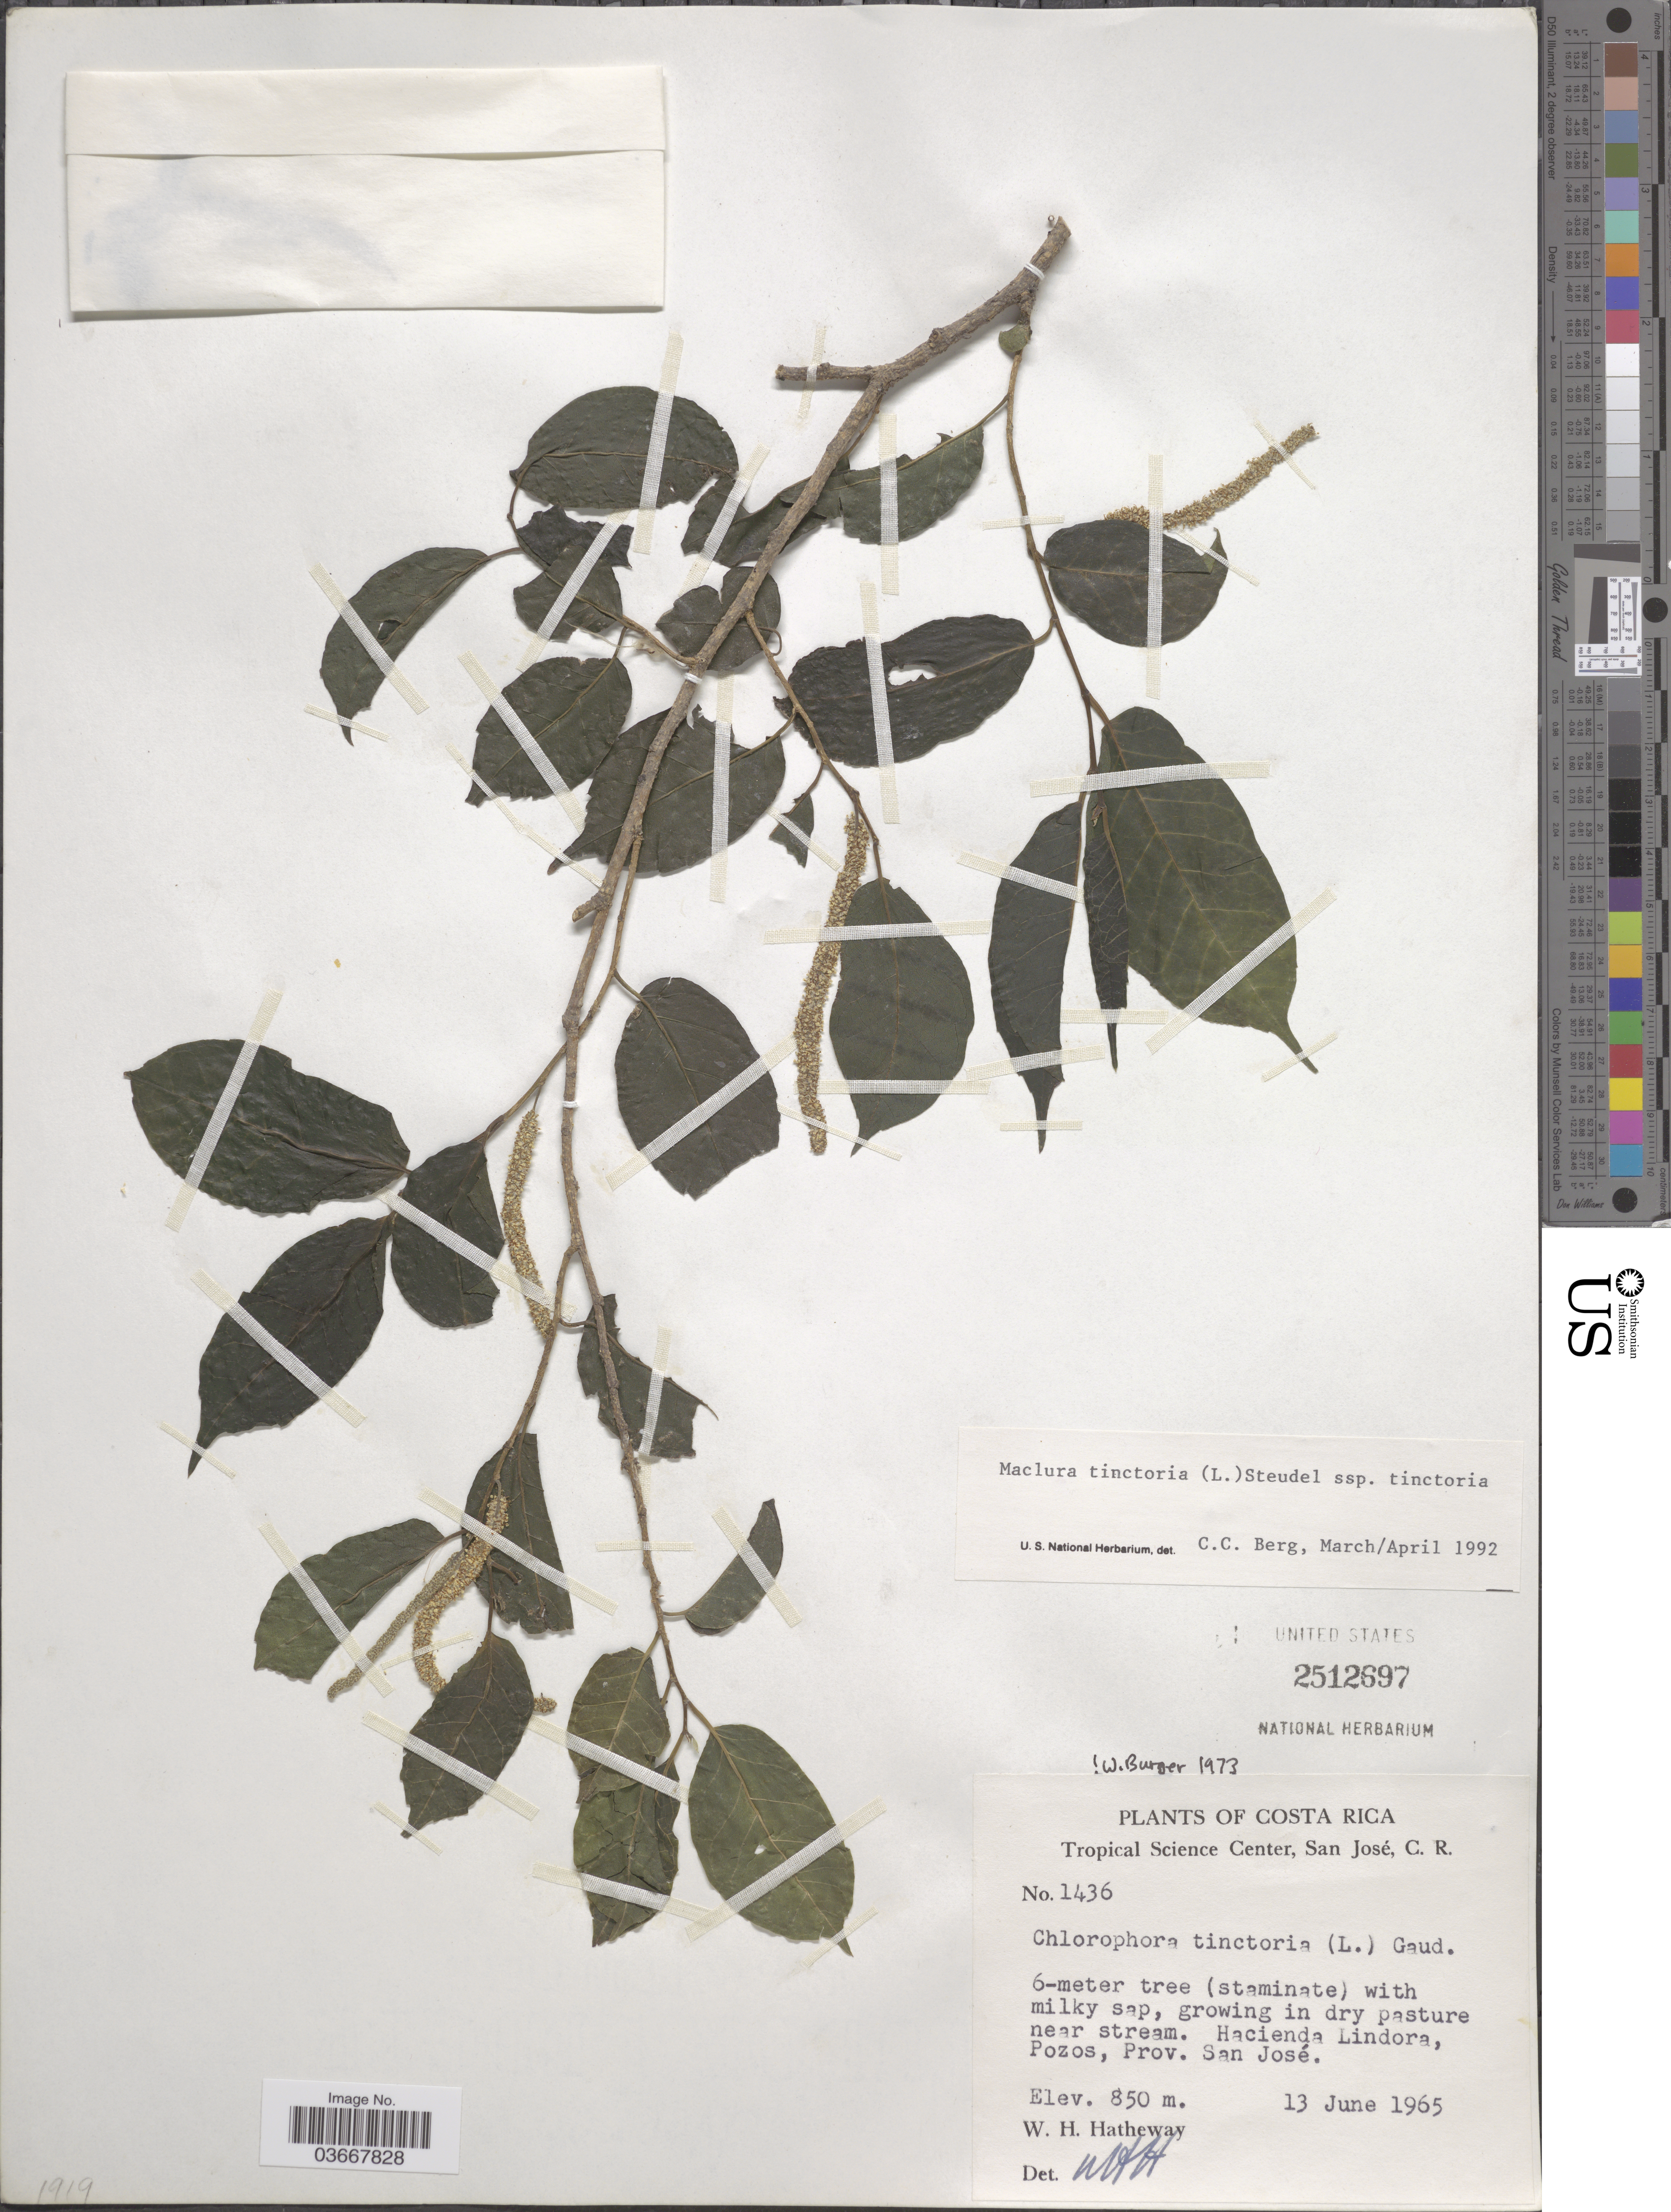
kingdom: Plantae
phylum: Tracheophyta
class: Magnoliopsida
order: Rosales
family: Moraceae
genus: Maclura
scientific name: Maclura tinctoria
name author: (L.) D. Don ex Steud.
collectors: W. H. Hatheway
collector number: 1436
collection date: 1965-06-13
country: Costa Rica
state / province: San José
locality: Hacienda Lindora, Pozos.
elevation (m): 850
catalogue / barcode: US 2512697